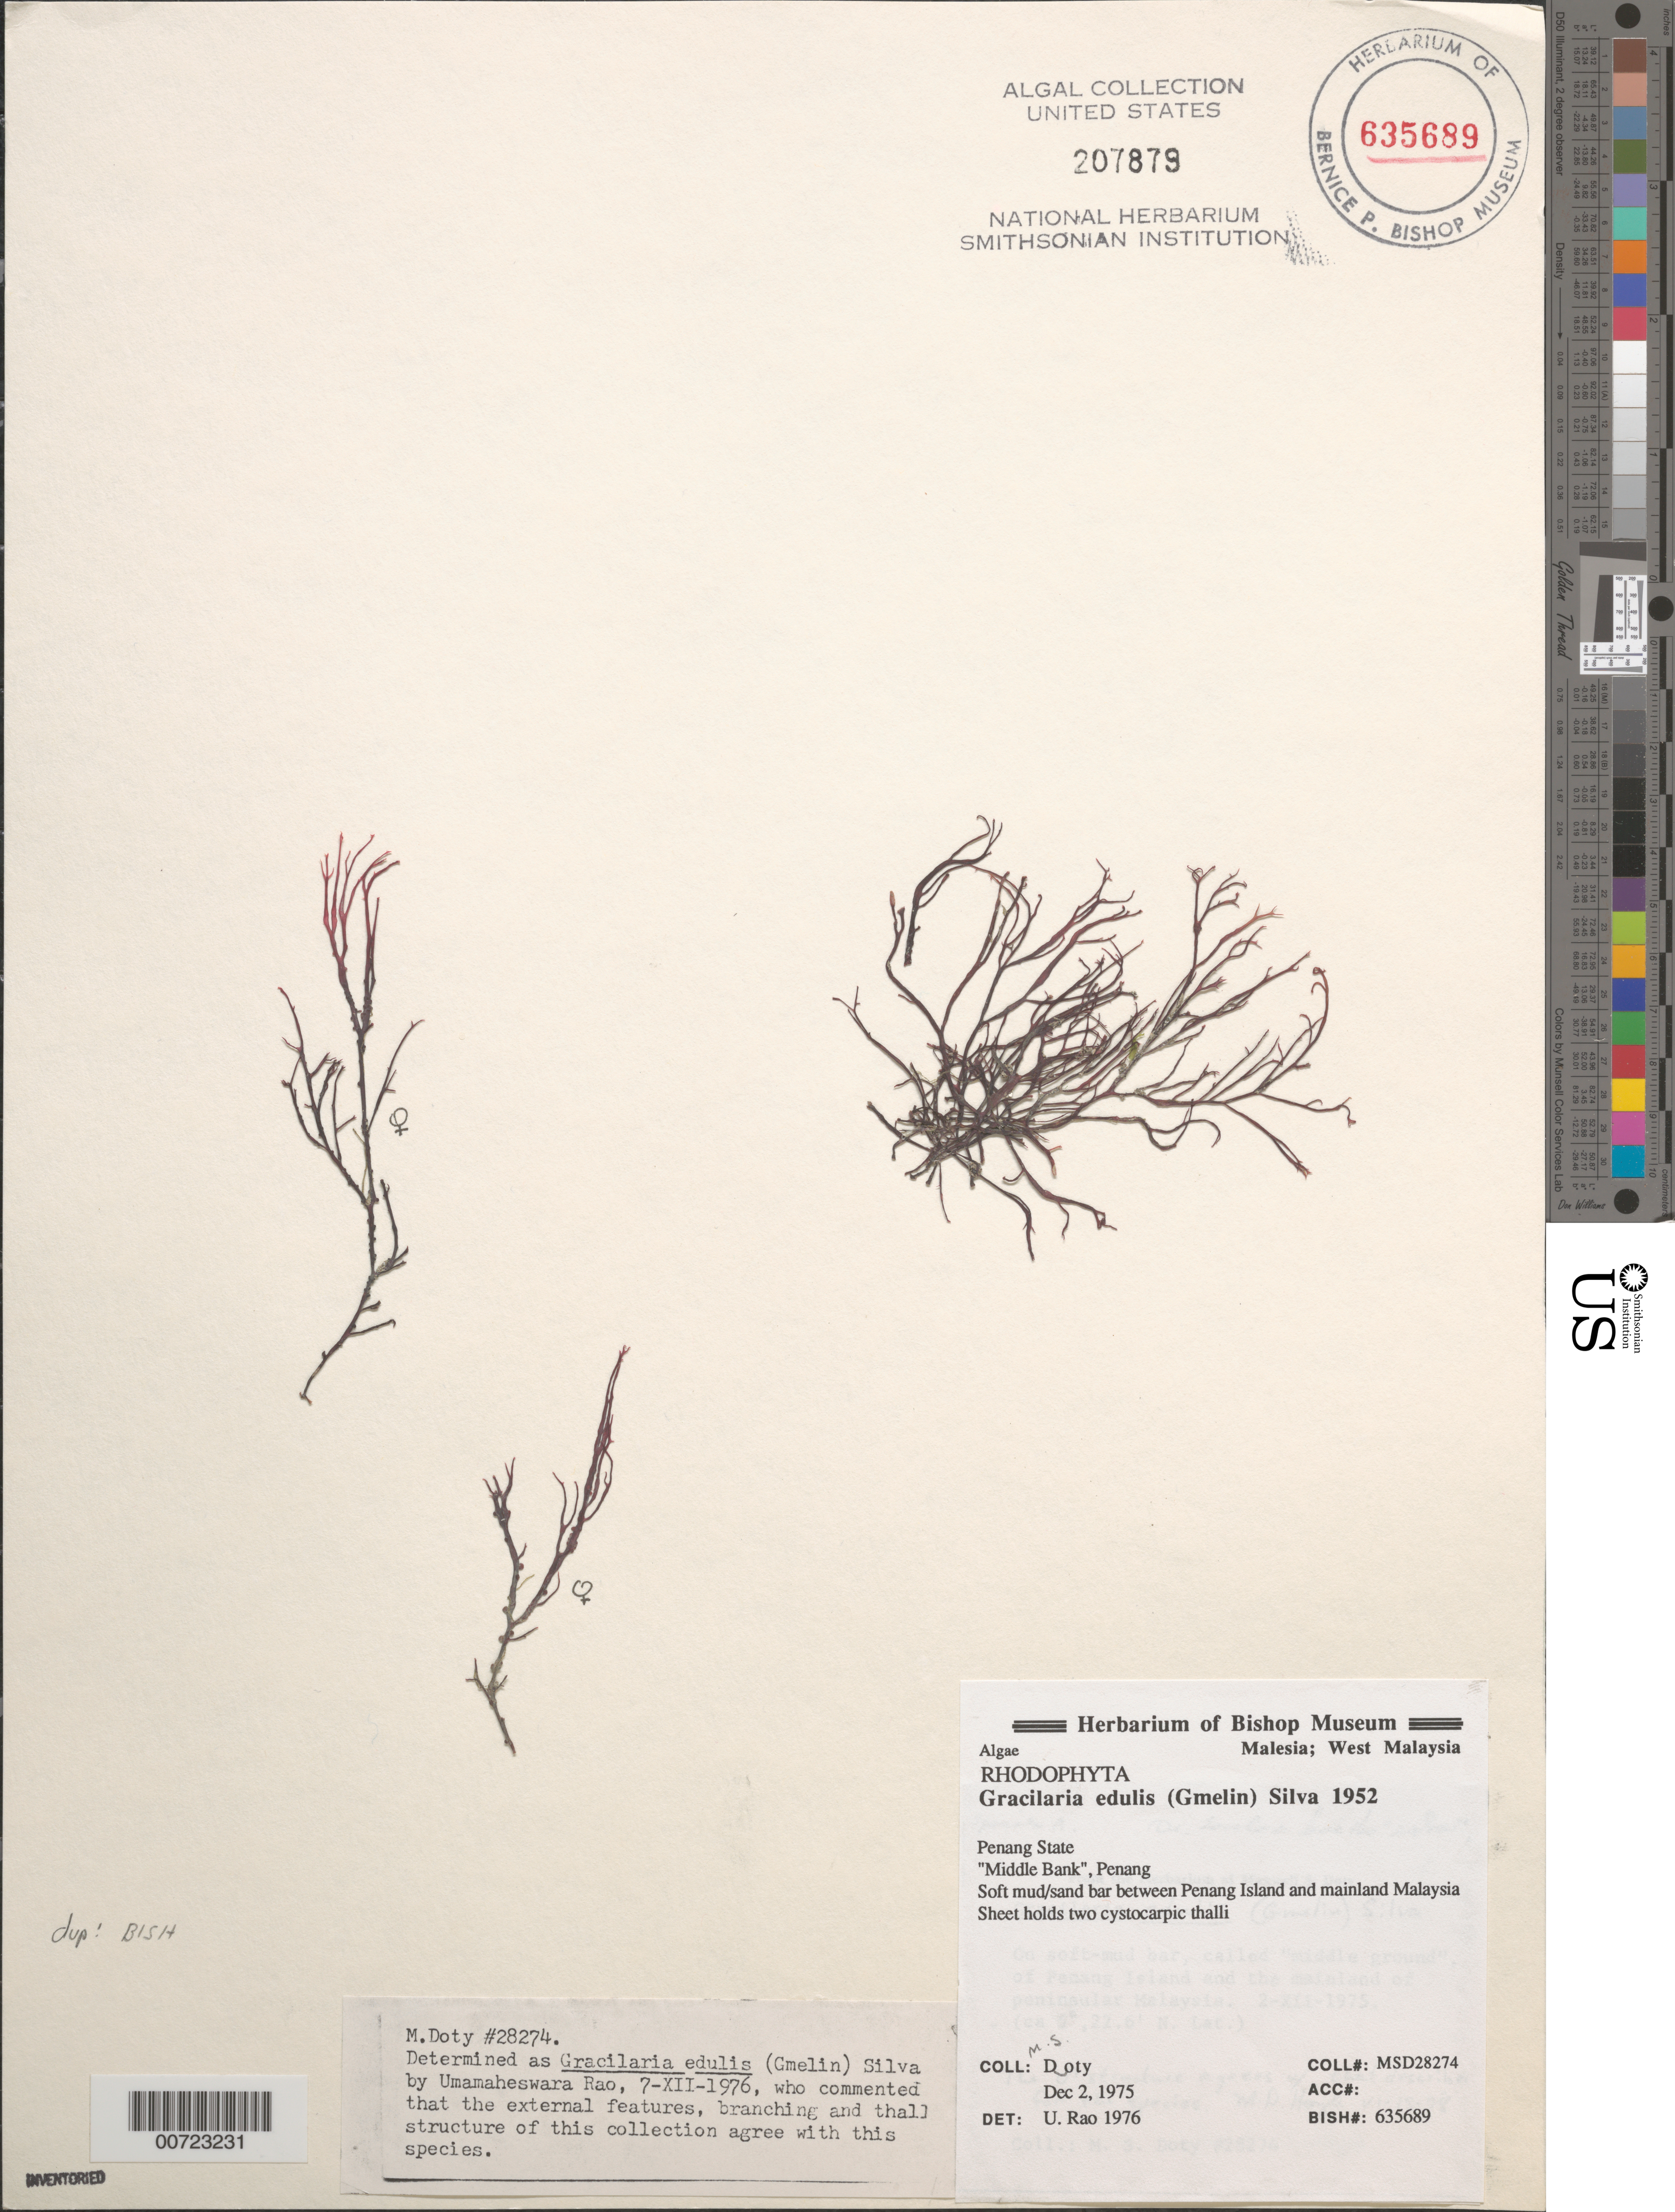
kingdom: Plantae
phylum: Rhodophyta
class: Florideophyceae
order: Gracilariales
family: Gracilariaceae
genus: Gracilaria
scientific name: Gracilaria edulis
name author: (S.G. Gmel.) P.C. Silva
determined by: Rao, Umamaheswara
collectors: M. S. Doty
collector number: MSD 28274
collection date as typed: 02 Dec 1975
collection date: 1975-12-02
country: Malaysia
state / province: Pinang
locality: Middle Bank (between Penang Island and mainland Malaysia), Peneng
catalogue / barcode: US 207879